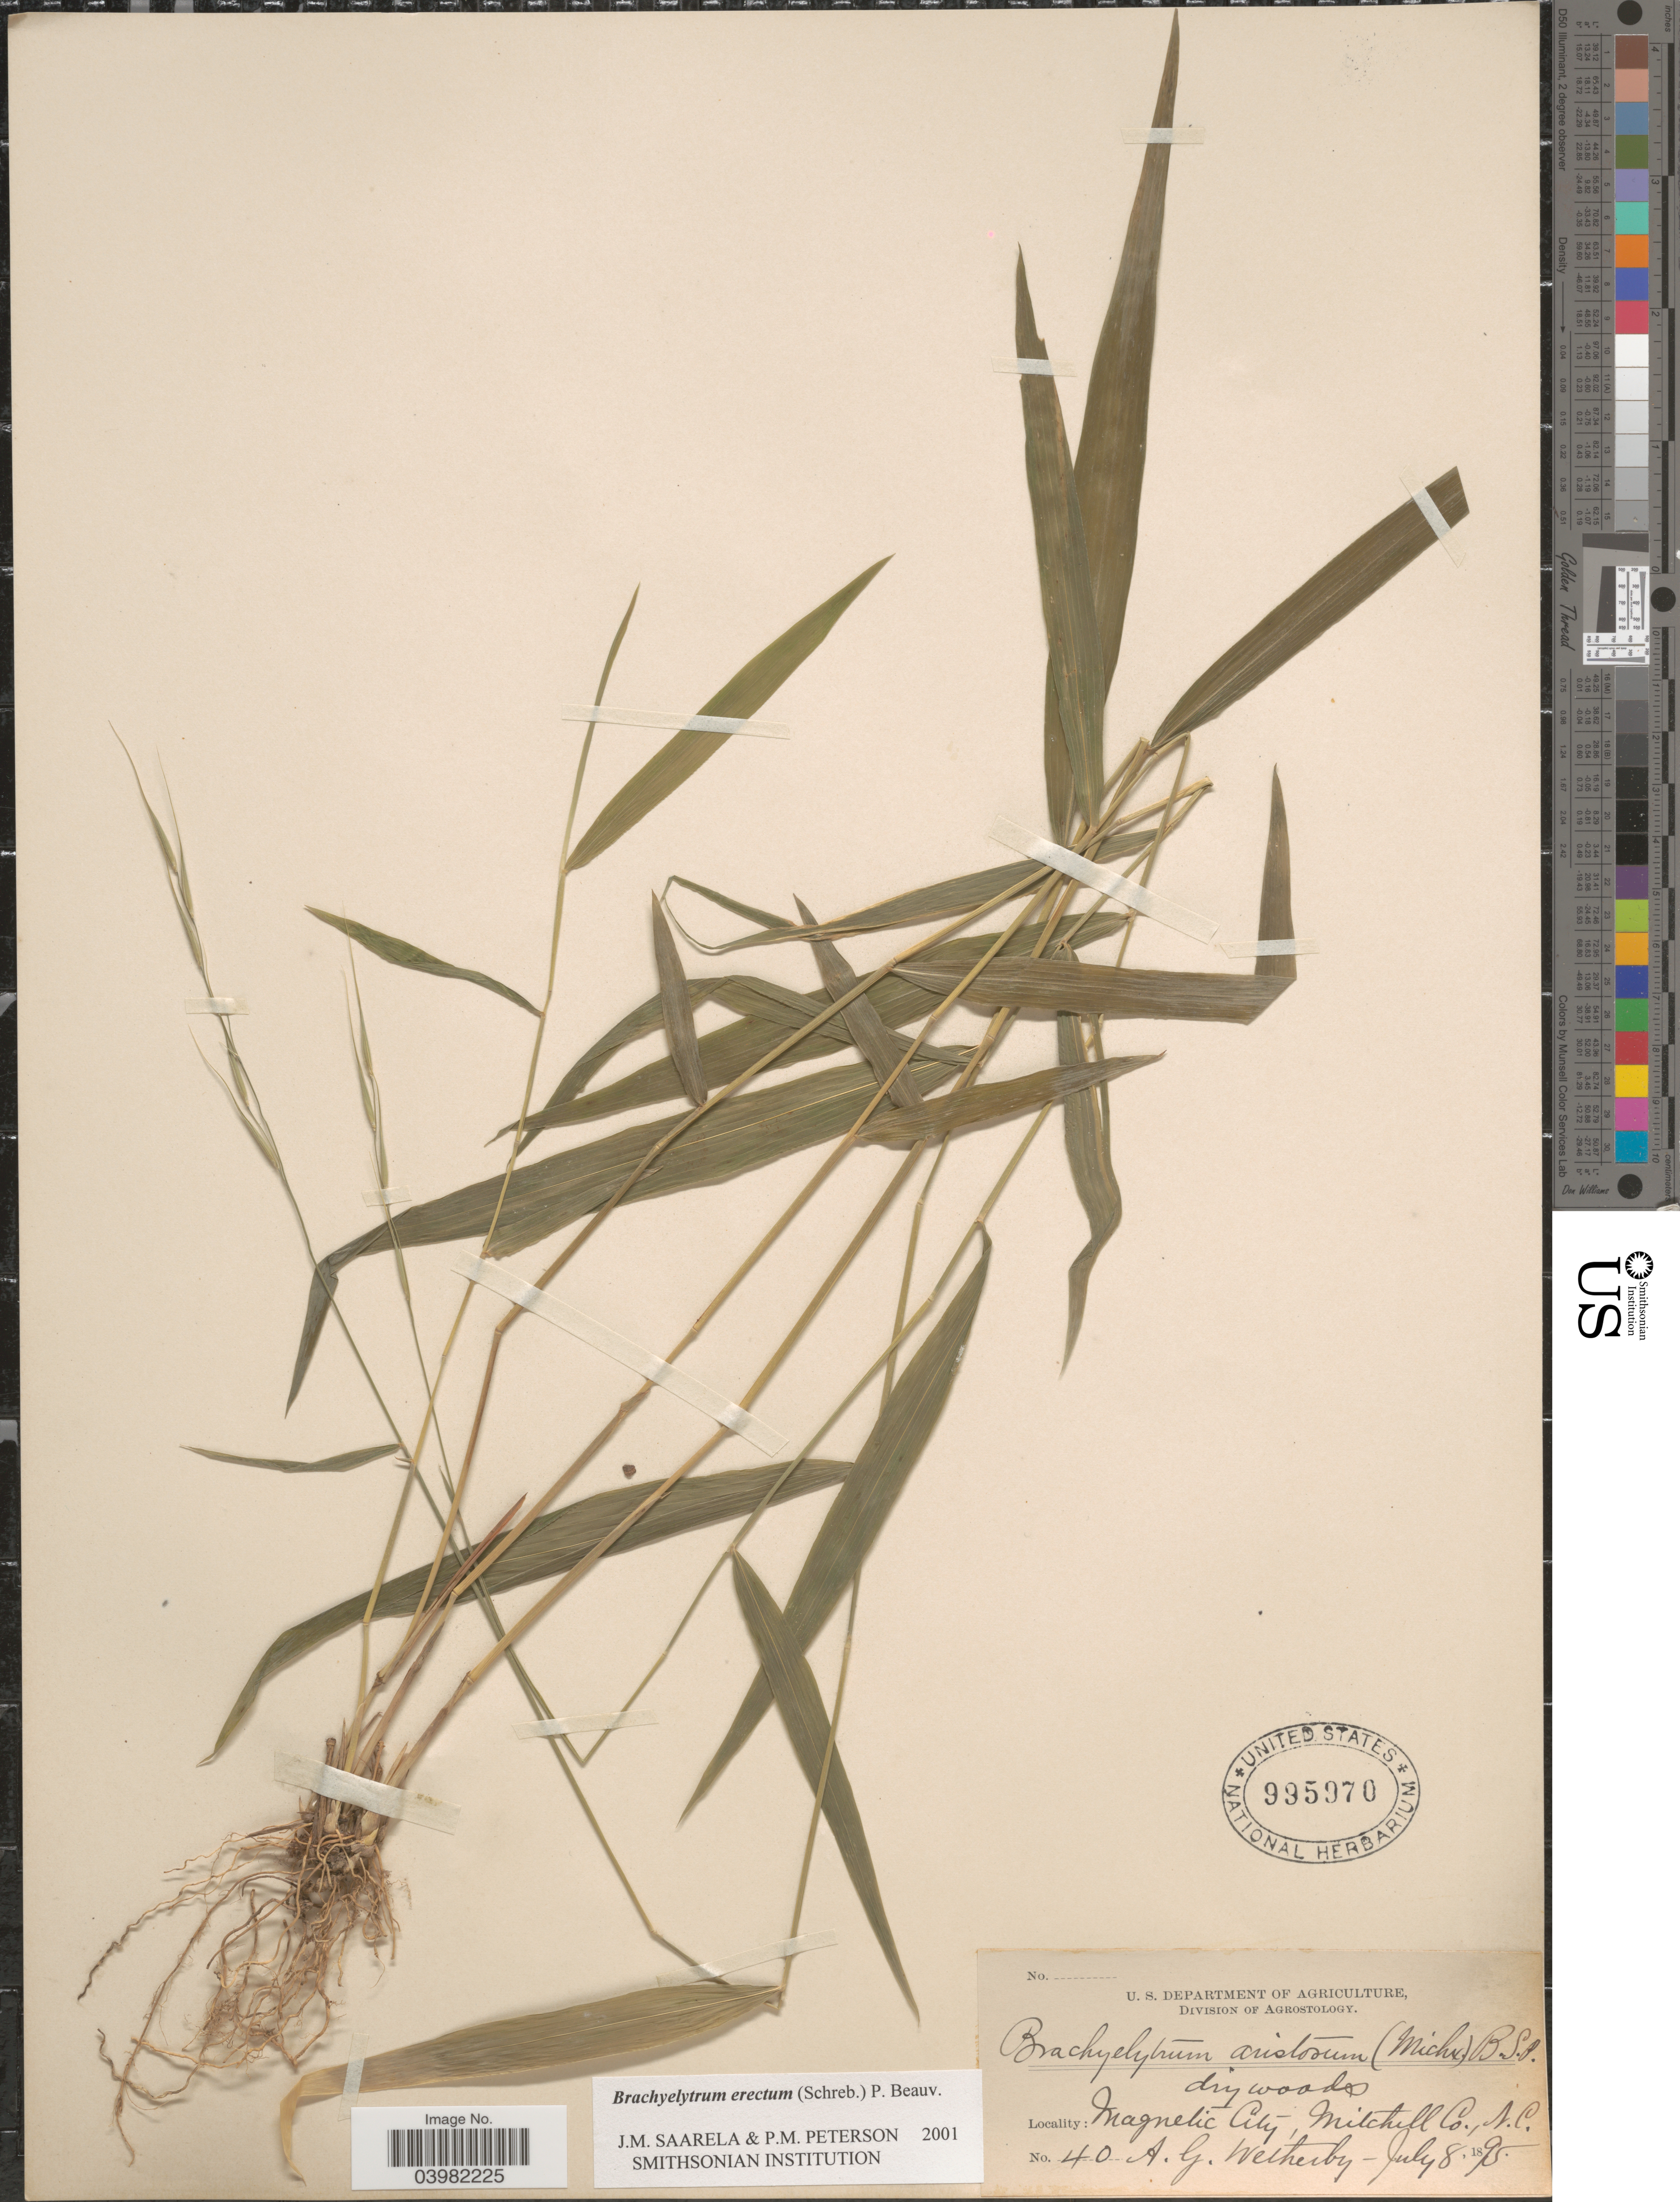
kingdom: Plantae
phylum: Tracheophyta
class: Liliopsida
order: Poales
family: Poaceae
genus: Brachyelytrum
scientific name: Brachyelytrum erectum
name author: (Schreb.) P. Beauv.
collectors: A. Wetherby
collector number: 40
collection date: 1895-07-08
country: United States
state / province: North Carolina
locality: Magnetic City, Mitchell Co.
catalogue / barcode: US 995970